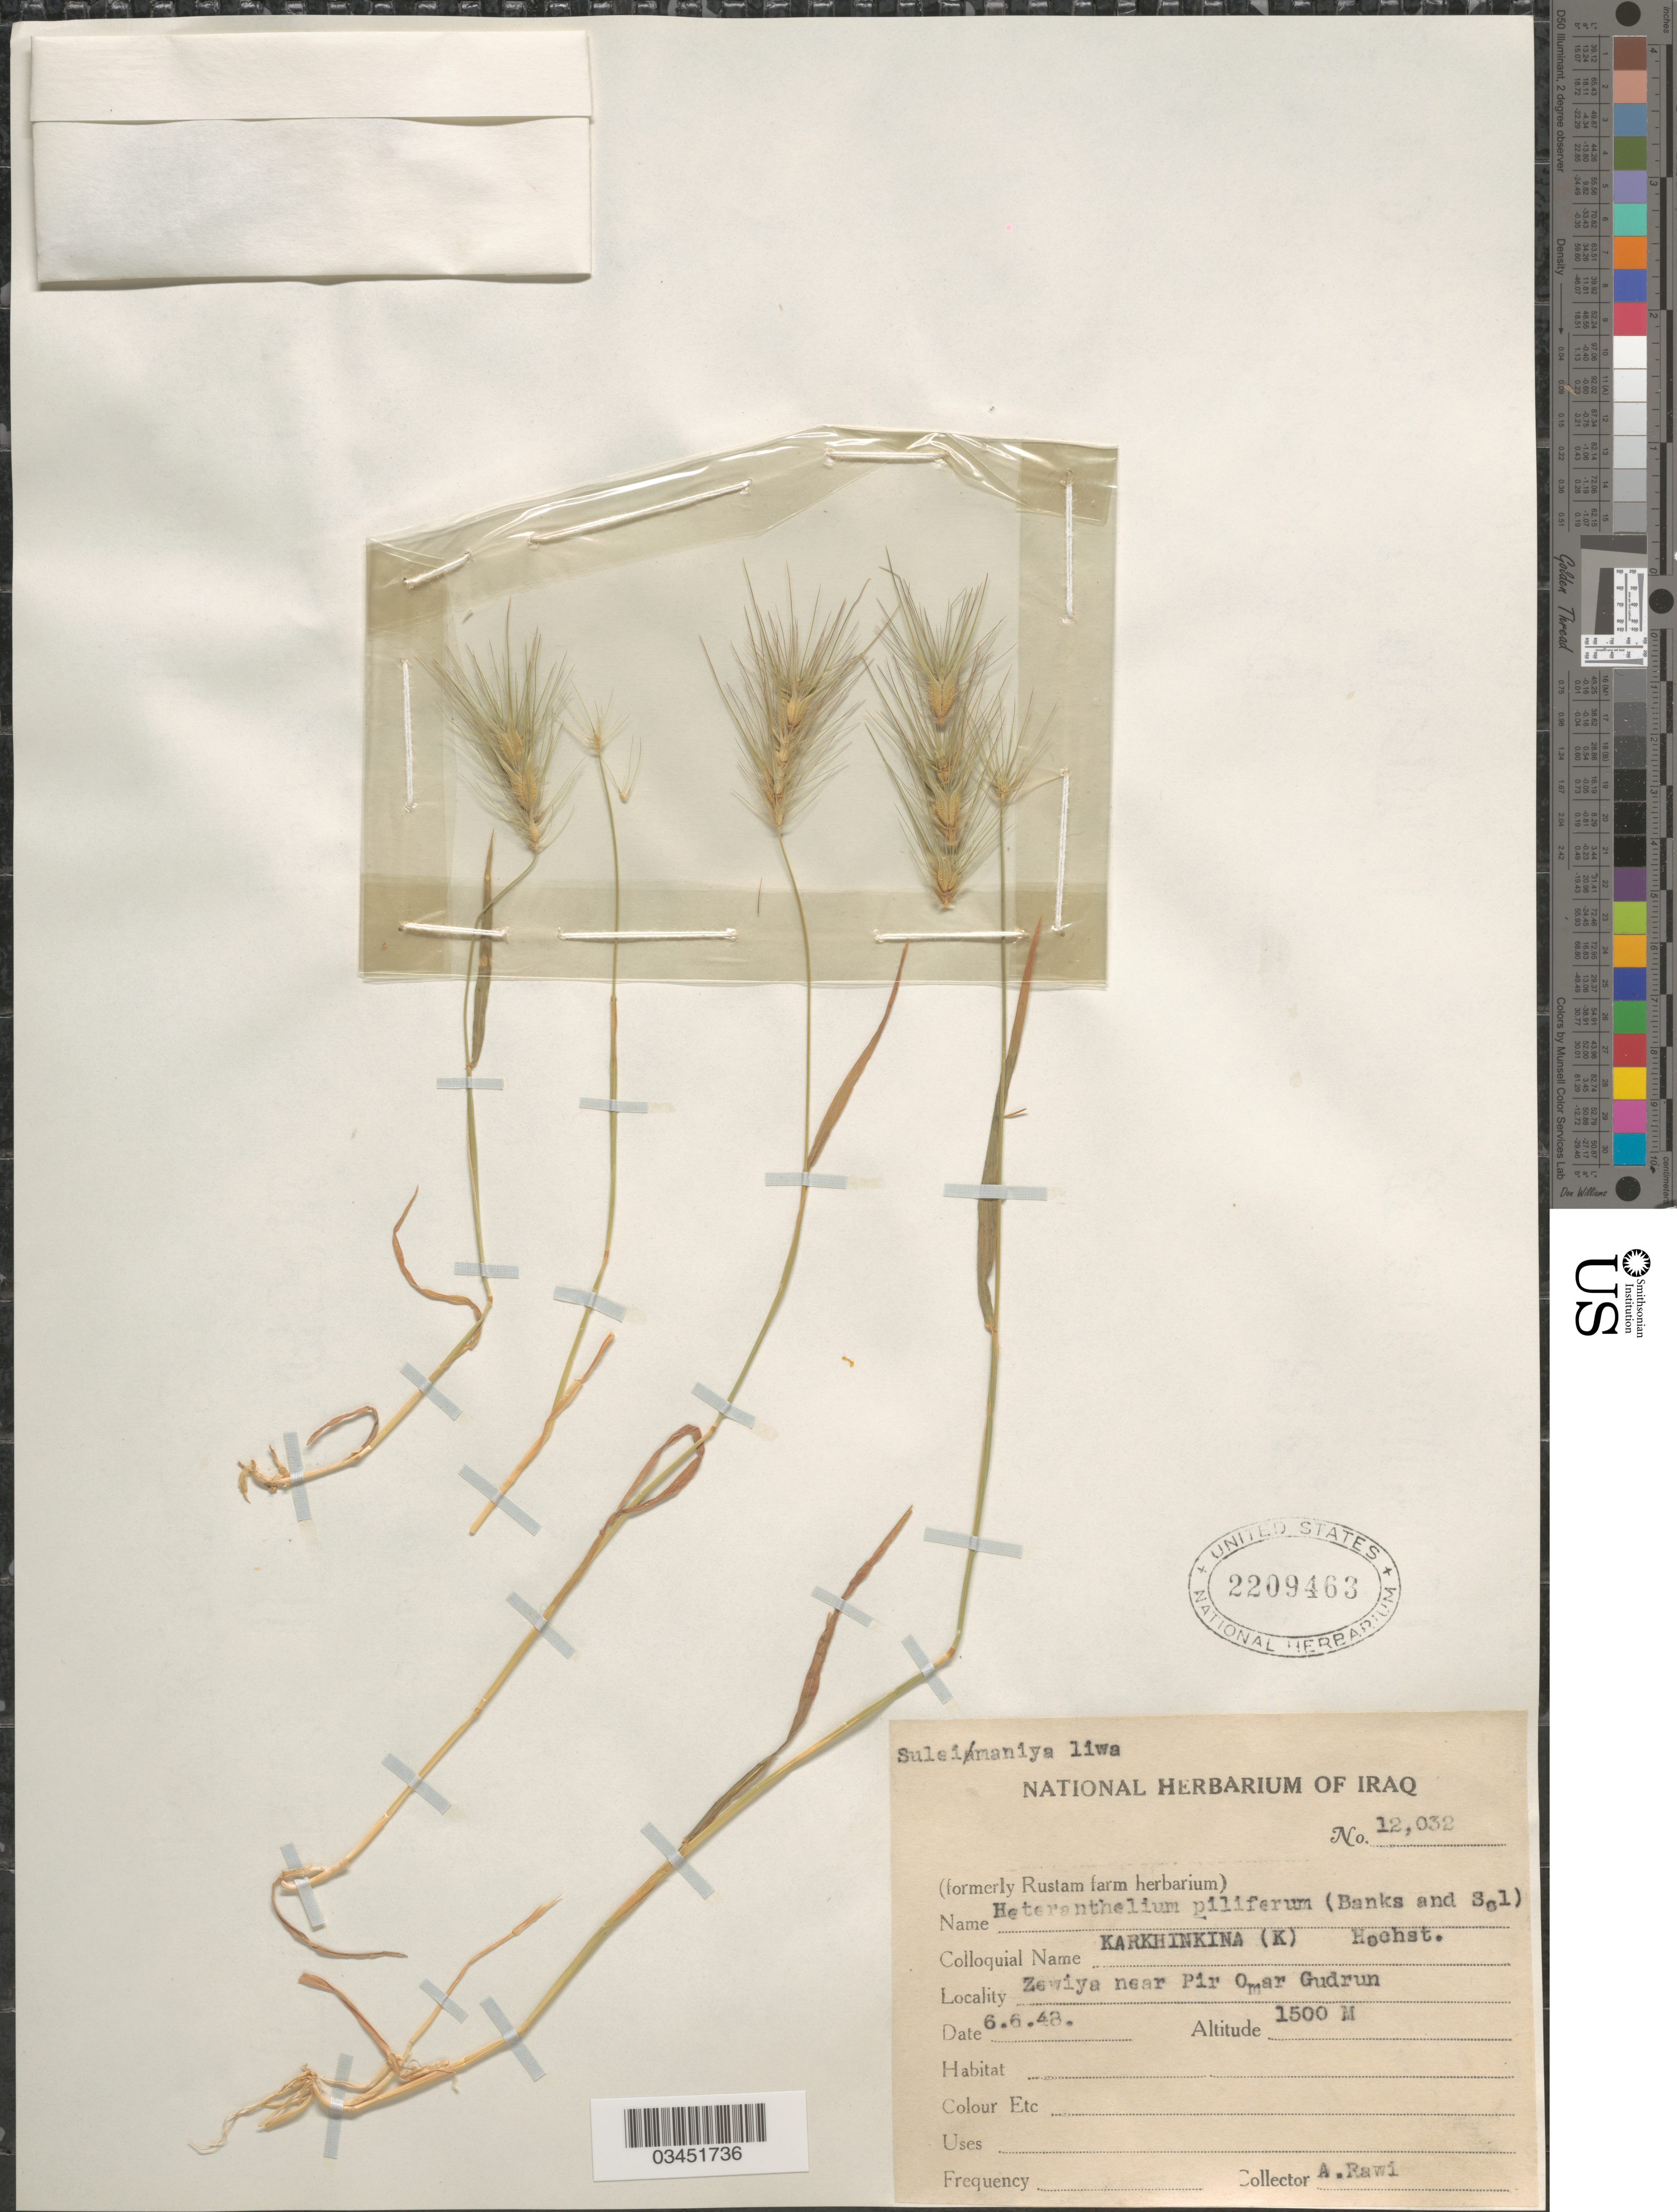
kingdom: Plantae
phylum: Tracheophyta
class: Liliopsida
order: Poales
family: Poaceae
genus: Heteranthelium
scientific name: Heteranthelium piliferum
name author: (Sol.) Hochst.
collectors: A. Rawi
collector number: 12032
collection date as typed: Transcribed d/m/y: 6/6/48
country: Iraq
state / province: As Sulaymānīyah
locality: Suleimaniya liwa. Zewiya near Pir Omar Gudrun.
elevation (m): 1500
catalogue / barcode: US 2209463